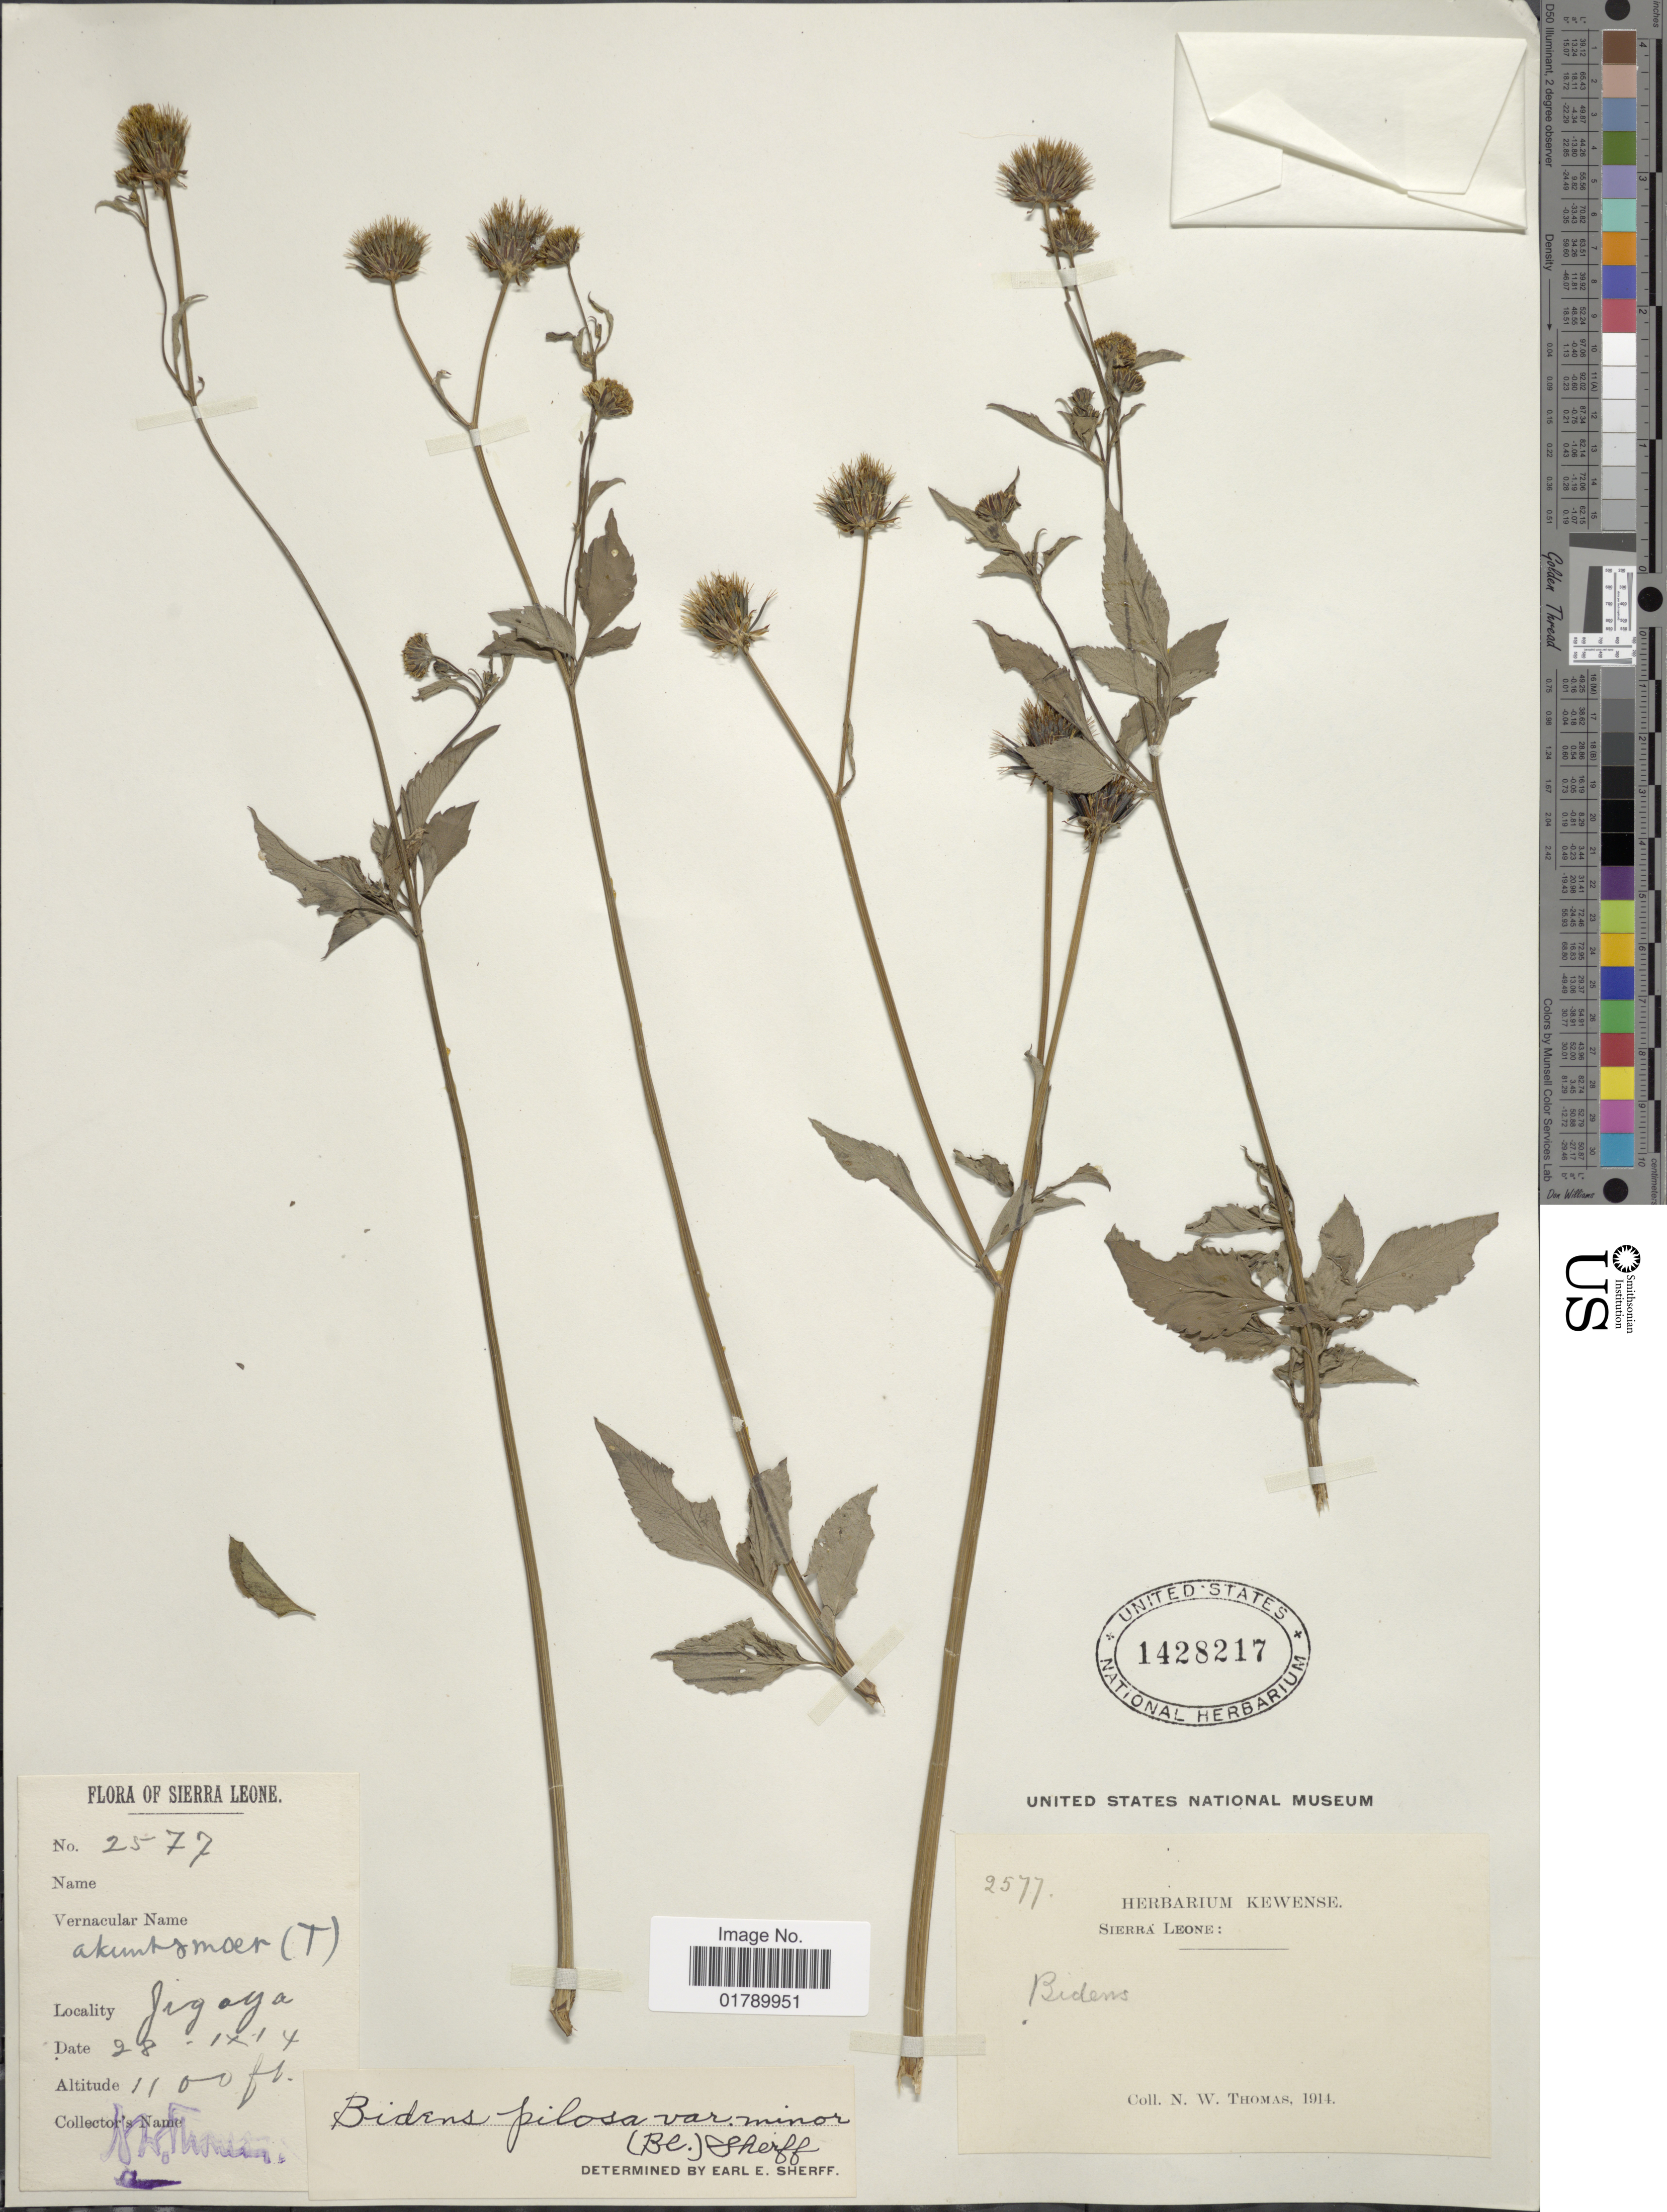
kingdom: Plantae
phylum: Tracheophyta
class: Magnoliopsida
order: Asterales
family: Asteraceae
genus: Bidens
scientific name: Bidens pilosa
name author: L.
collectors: N. Thomas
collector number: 2577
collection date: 1914-09-28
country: Sierra Leone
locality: Jigaya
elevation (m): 335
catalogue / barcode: US 1428217